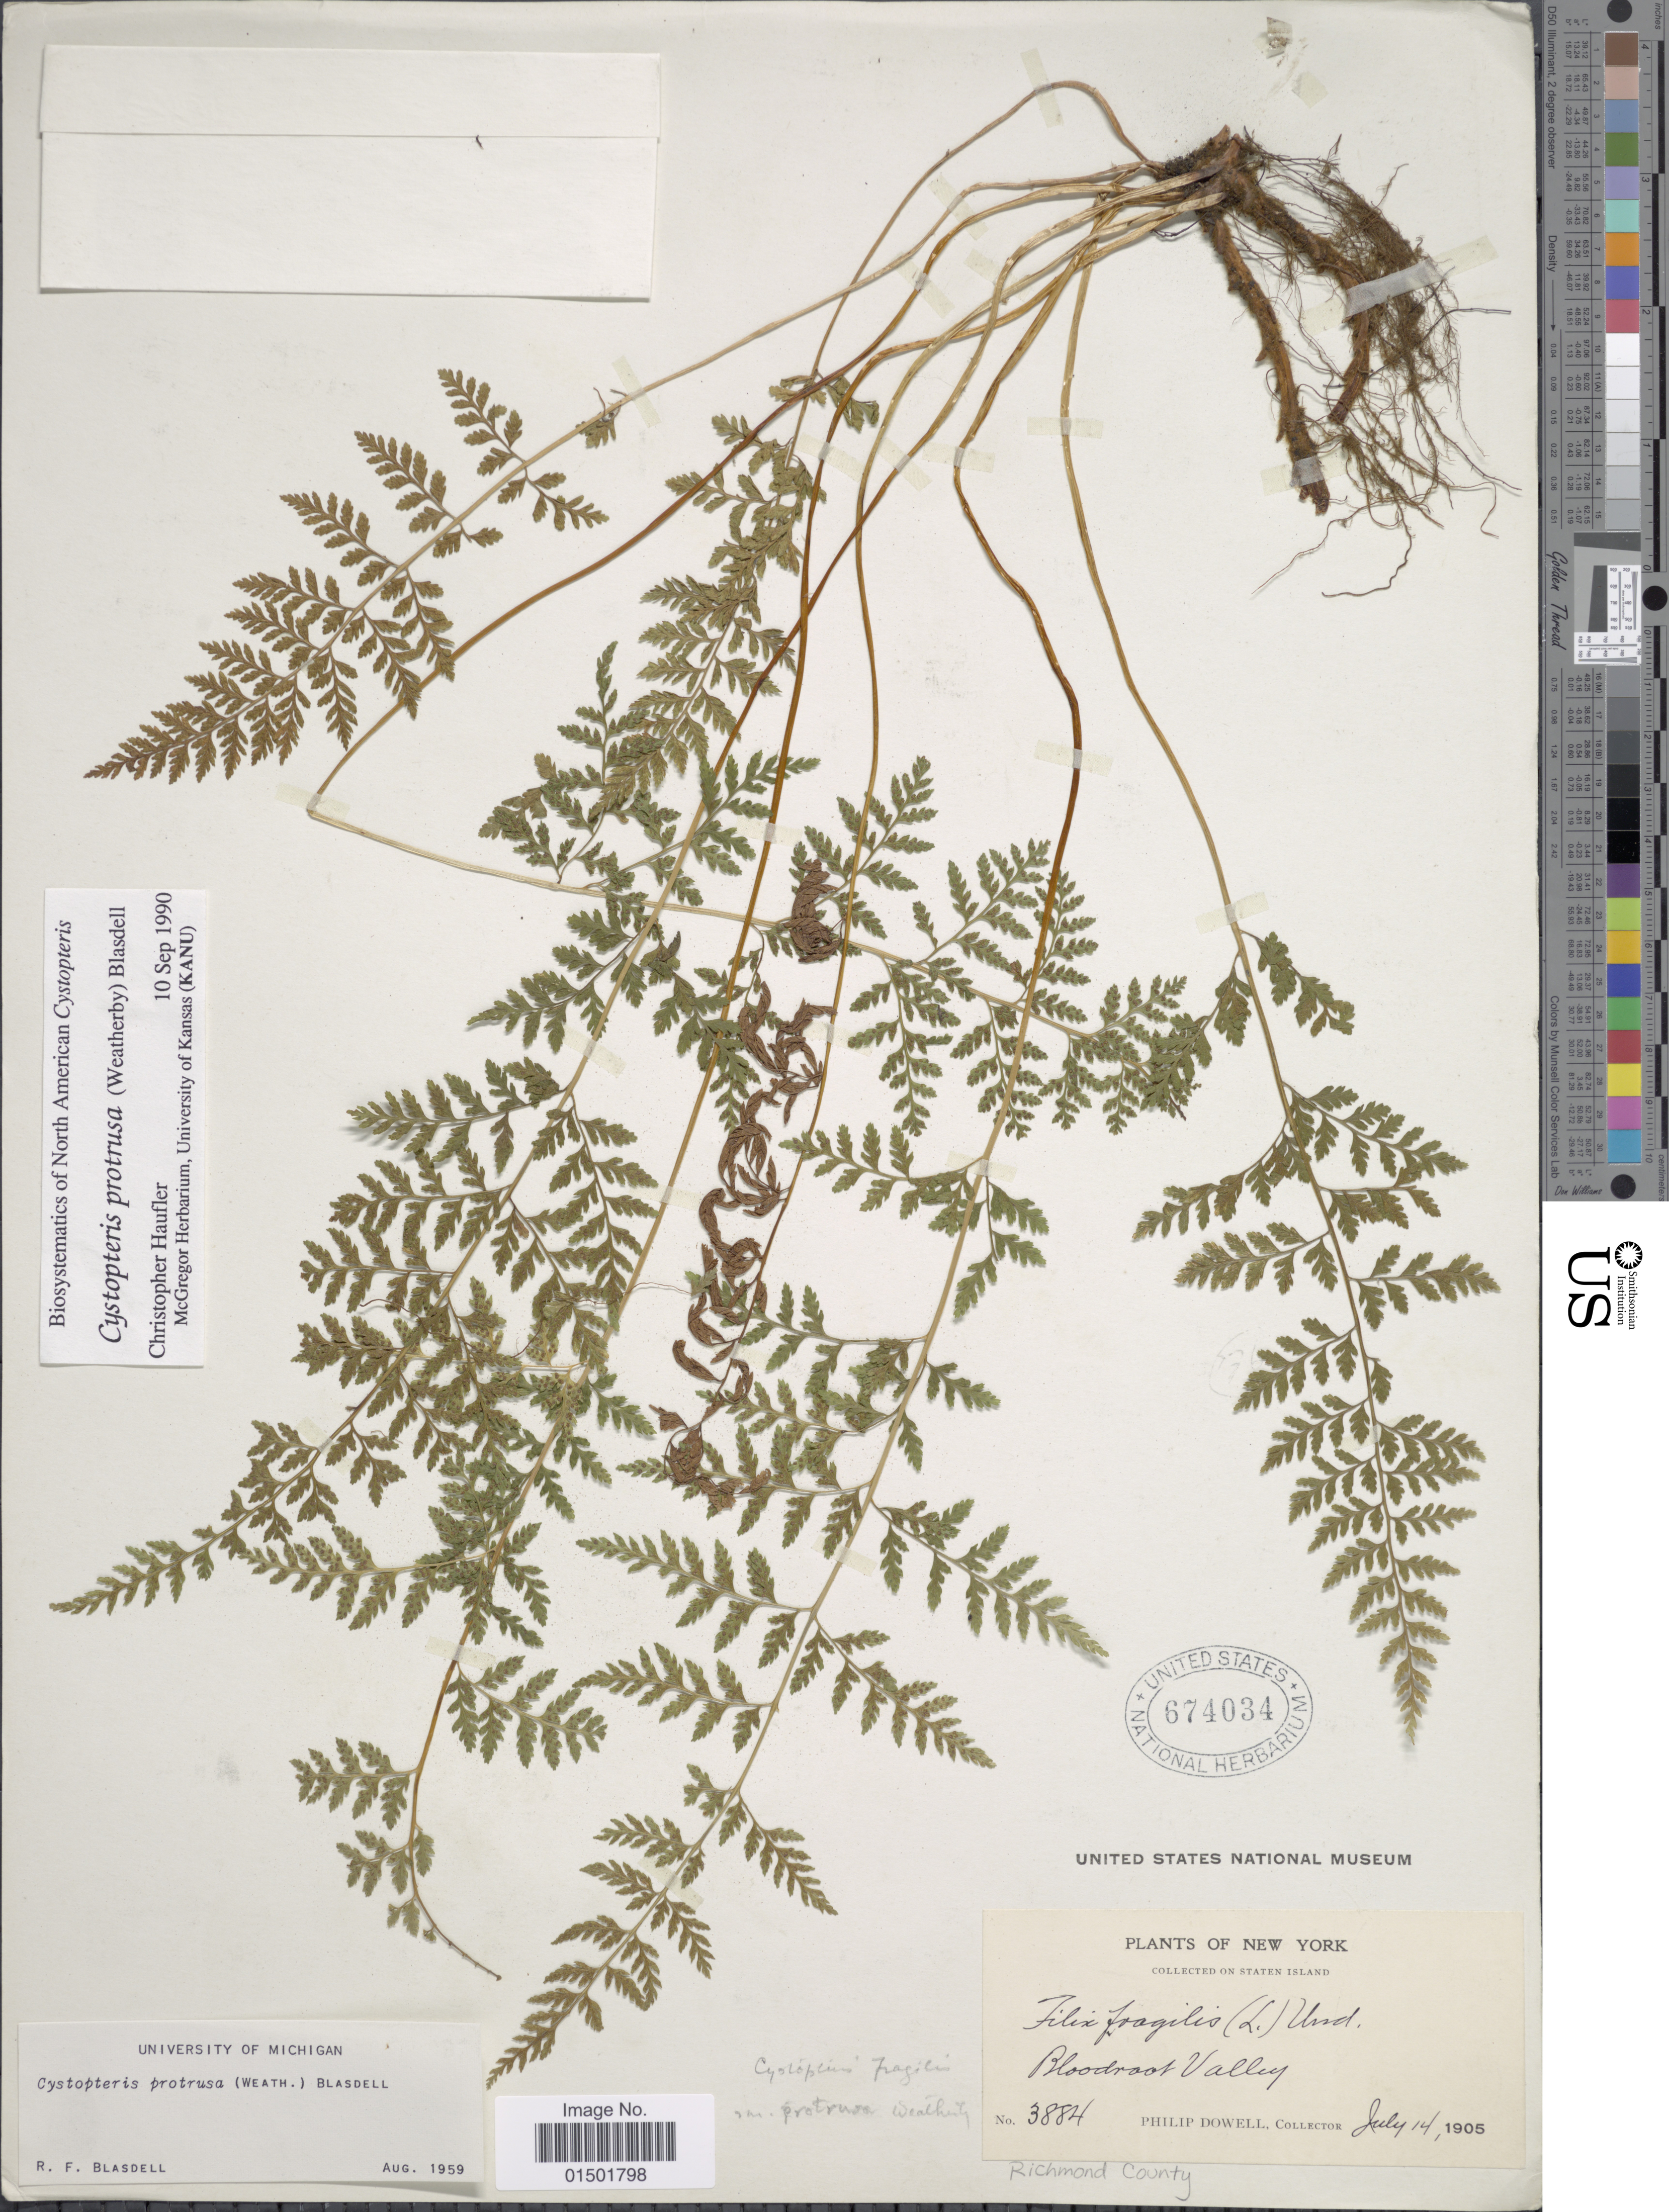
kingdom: Plantae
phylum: Tracheophyta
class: Polypodiopsida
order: Polypodiales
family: Cystopteridaceae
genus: Cystopteris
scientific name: Cystopteris protrusa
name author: (Weath.) Blasdell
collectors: P. Dowell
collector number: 3884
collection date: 1905-07-14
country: United States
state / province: New York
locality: Staten Island. Bloodroot Valley. Richmond County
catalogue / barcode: US 674034